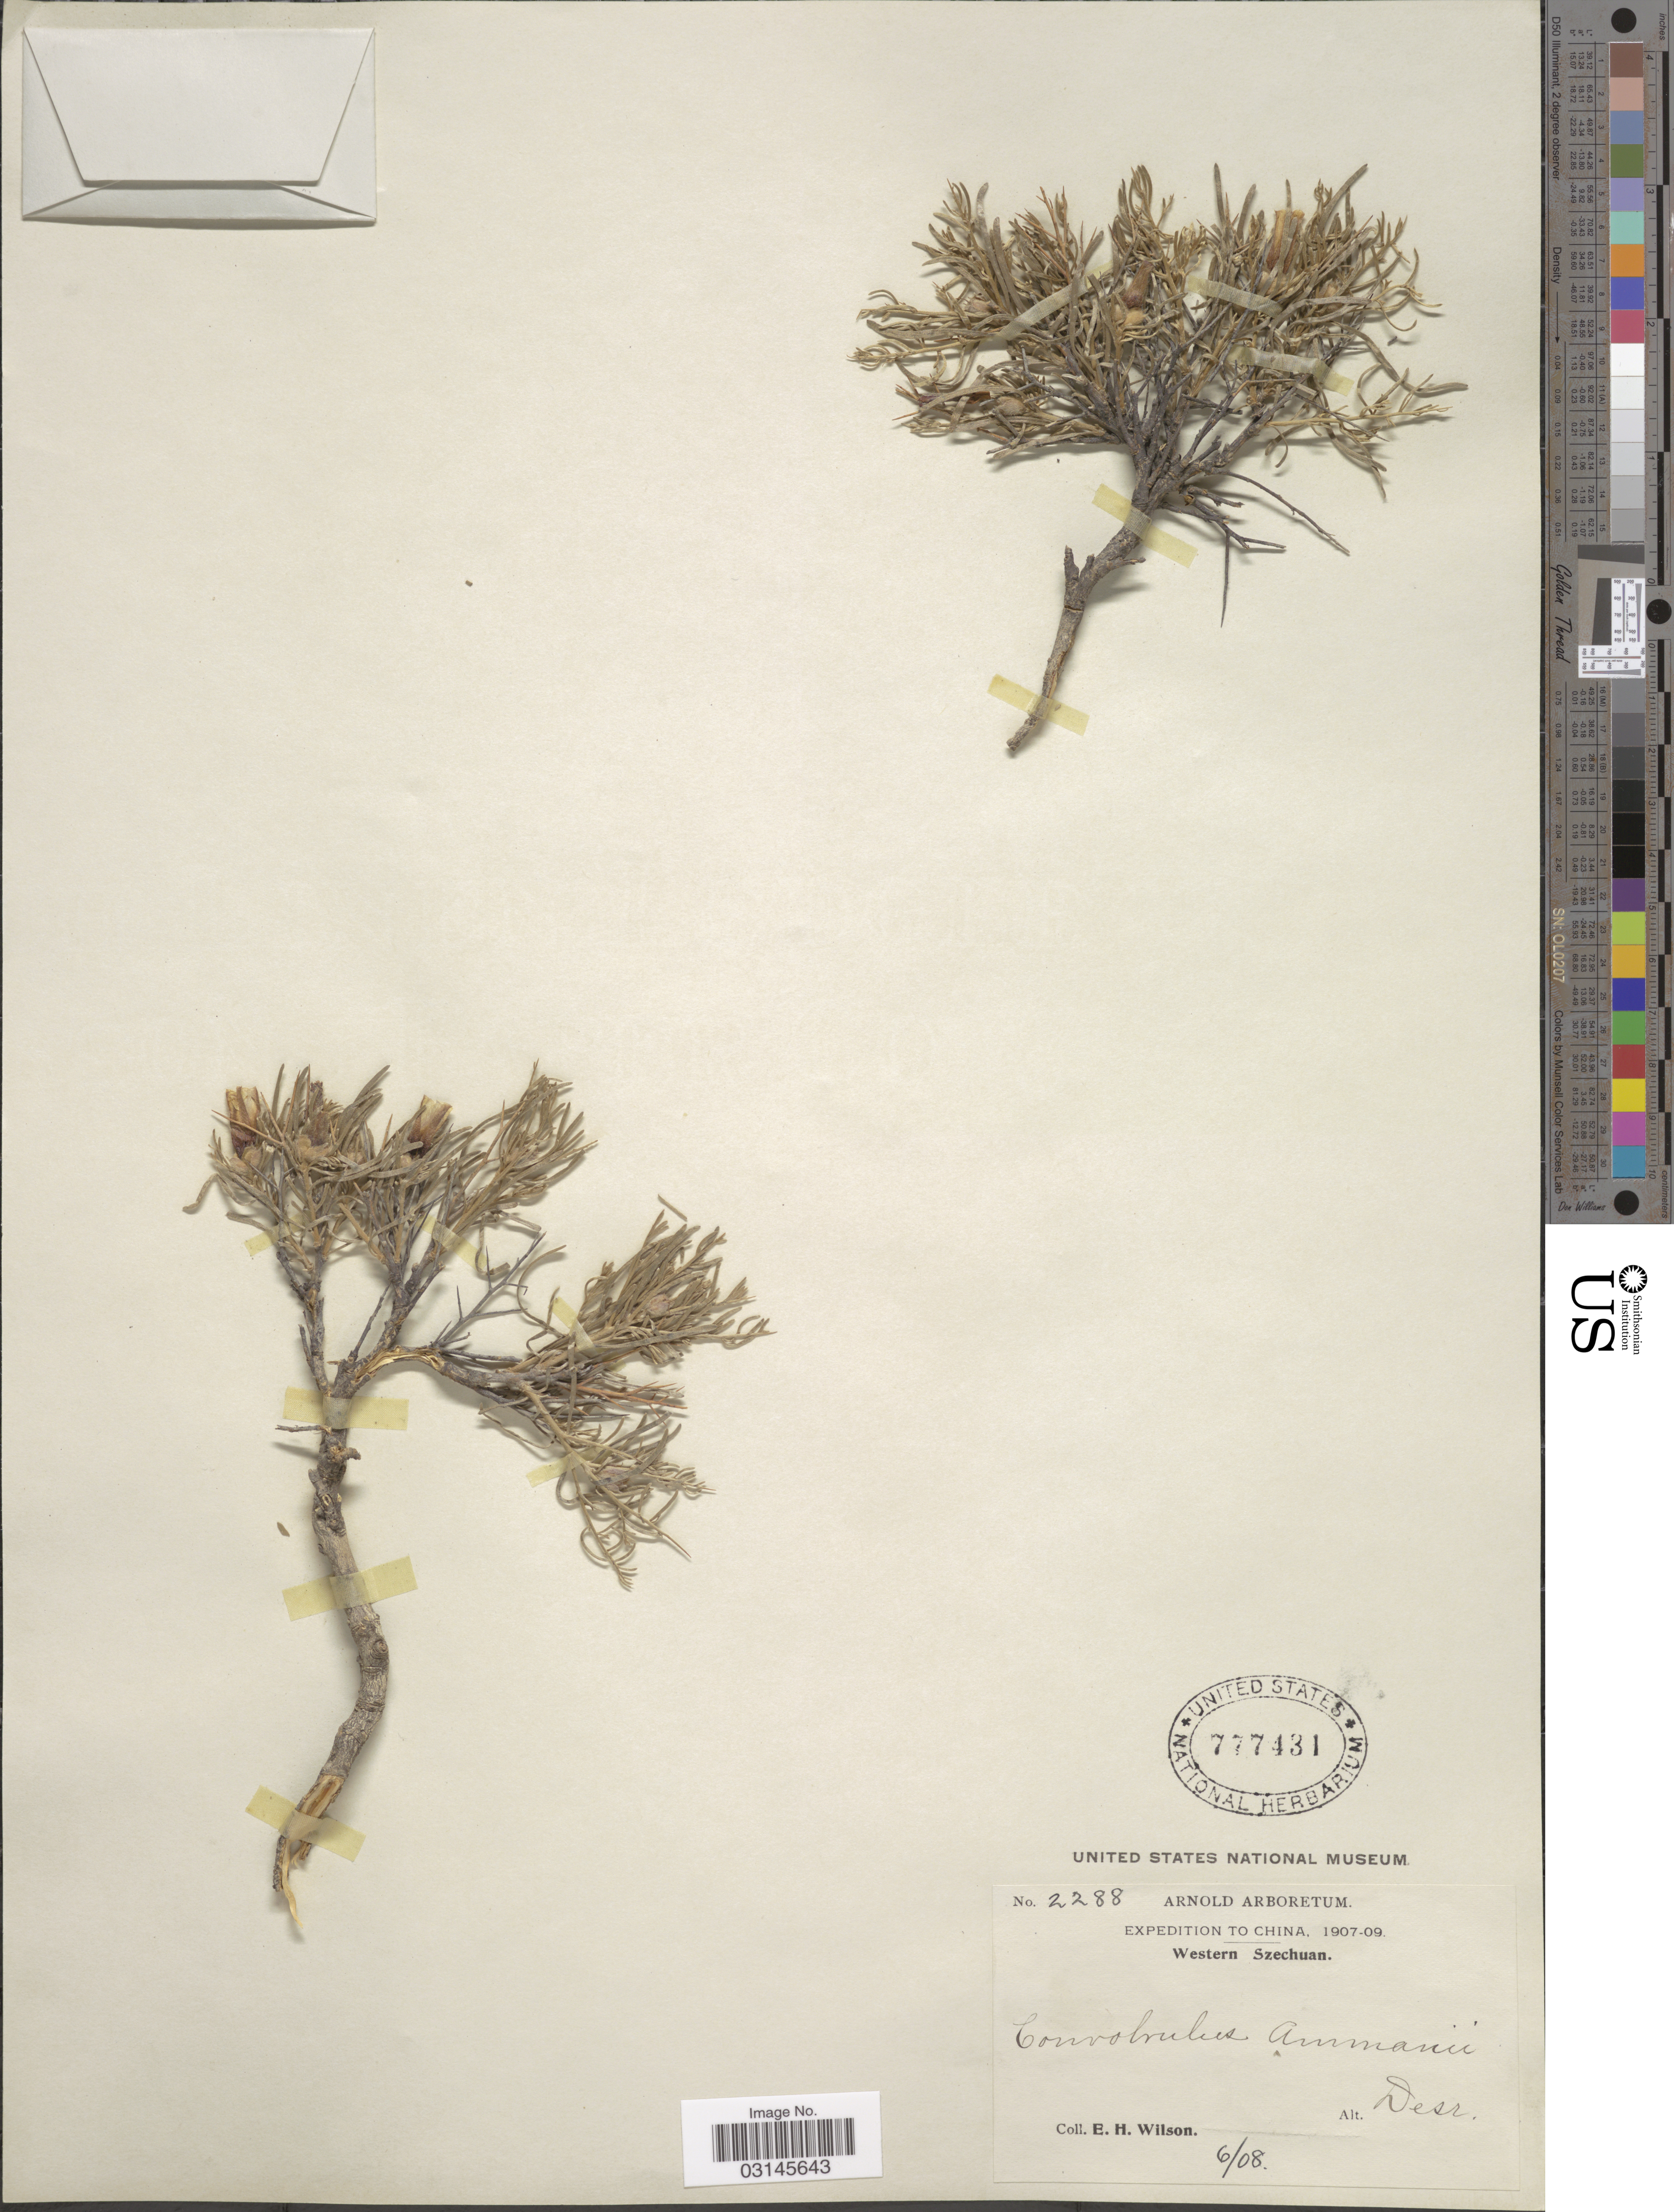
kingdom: Plantae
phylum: Tracheophyta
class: Magnoliopsida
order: Solanales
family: Convolvulaceae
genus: Convolvulus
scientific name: Convolvulus ammanii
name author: Desr.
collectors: E. Wilson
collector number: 2288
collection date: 1908-06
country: China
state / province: Sichuan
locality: Western Szechuan.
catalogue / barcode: US 777431